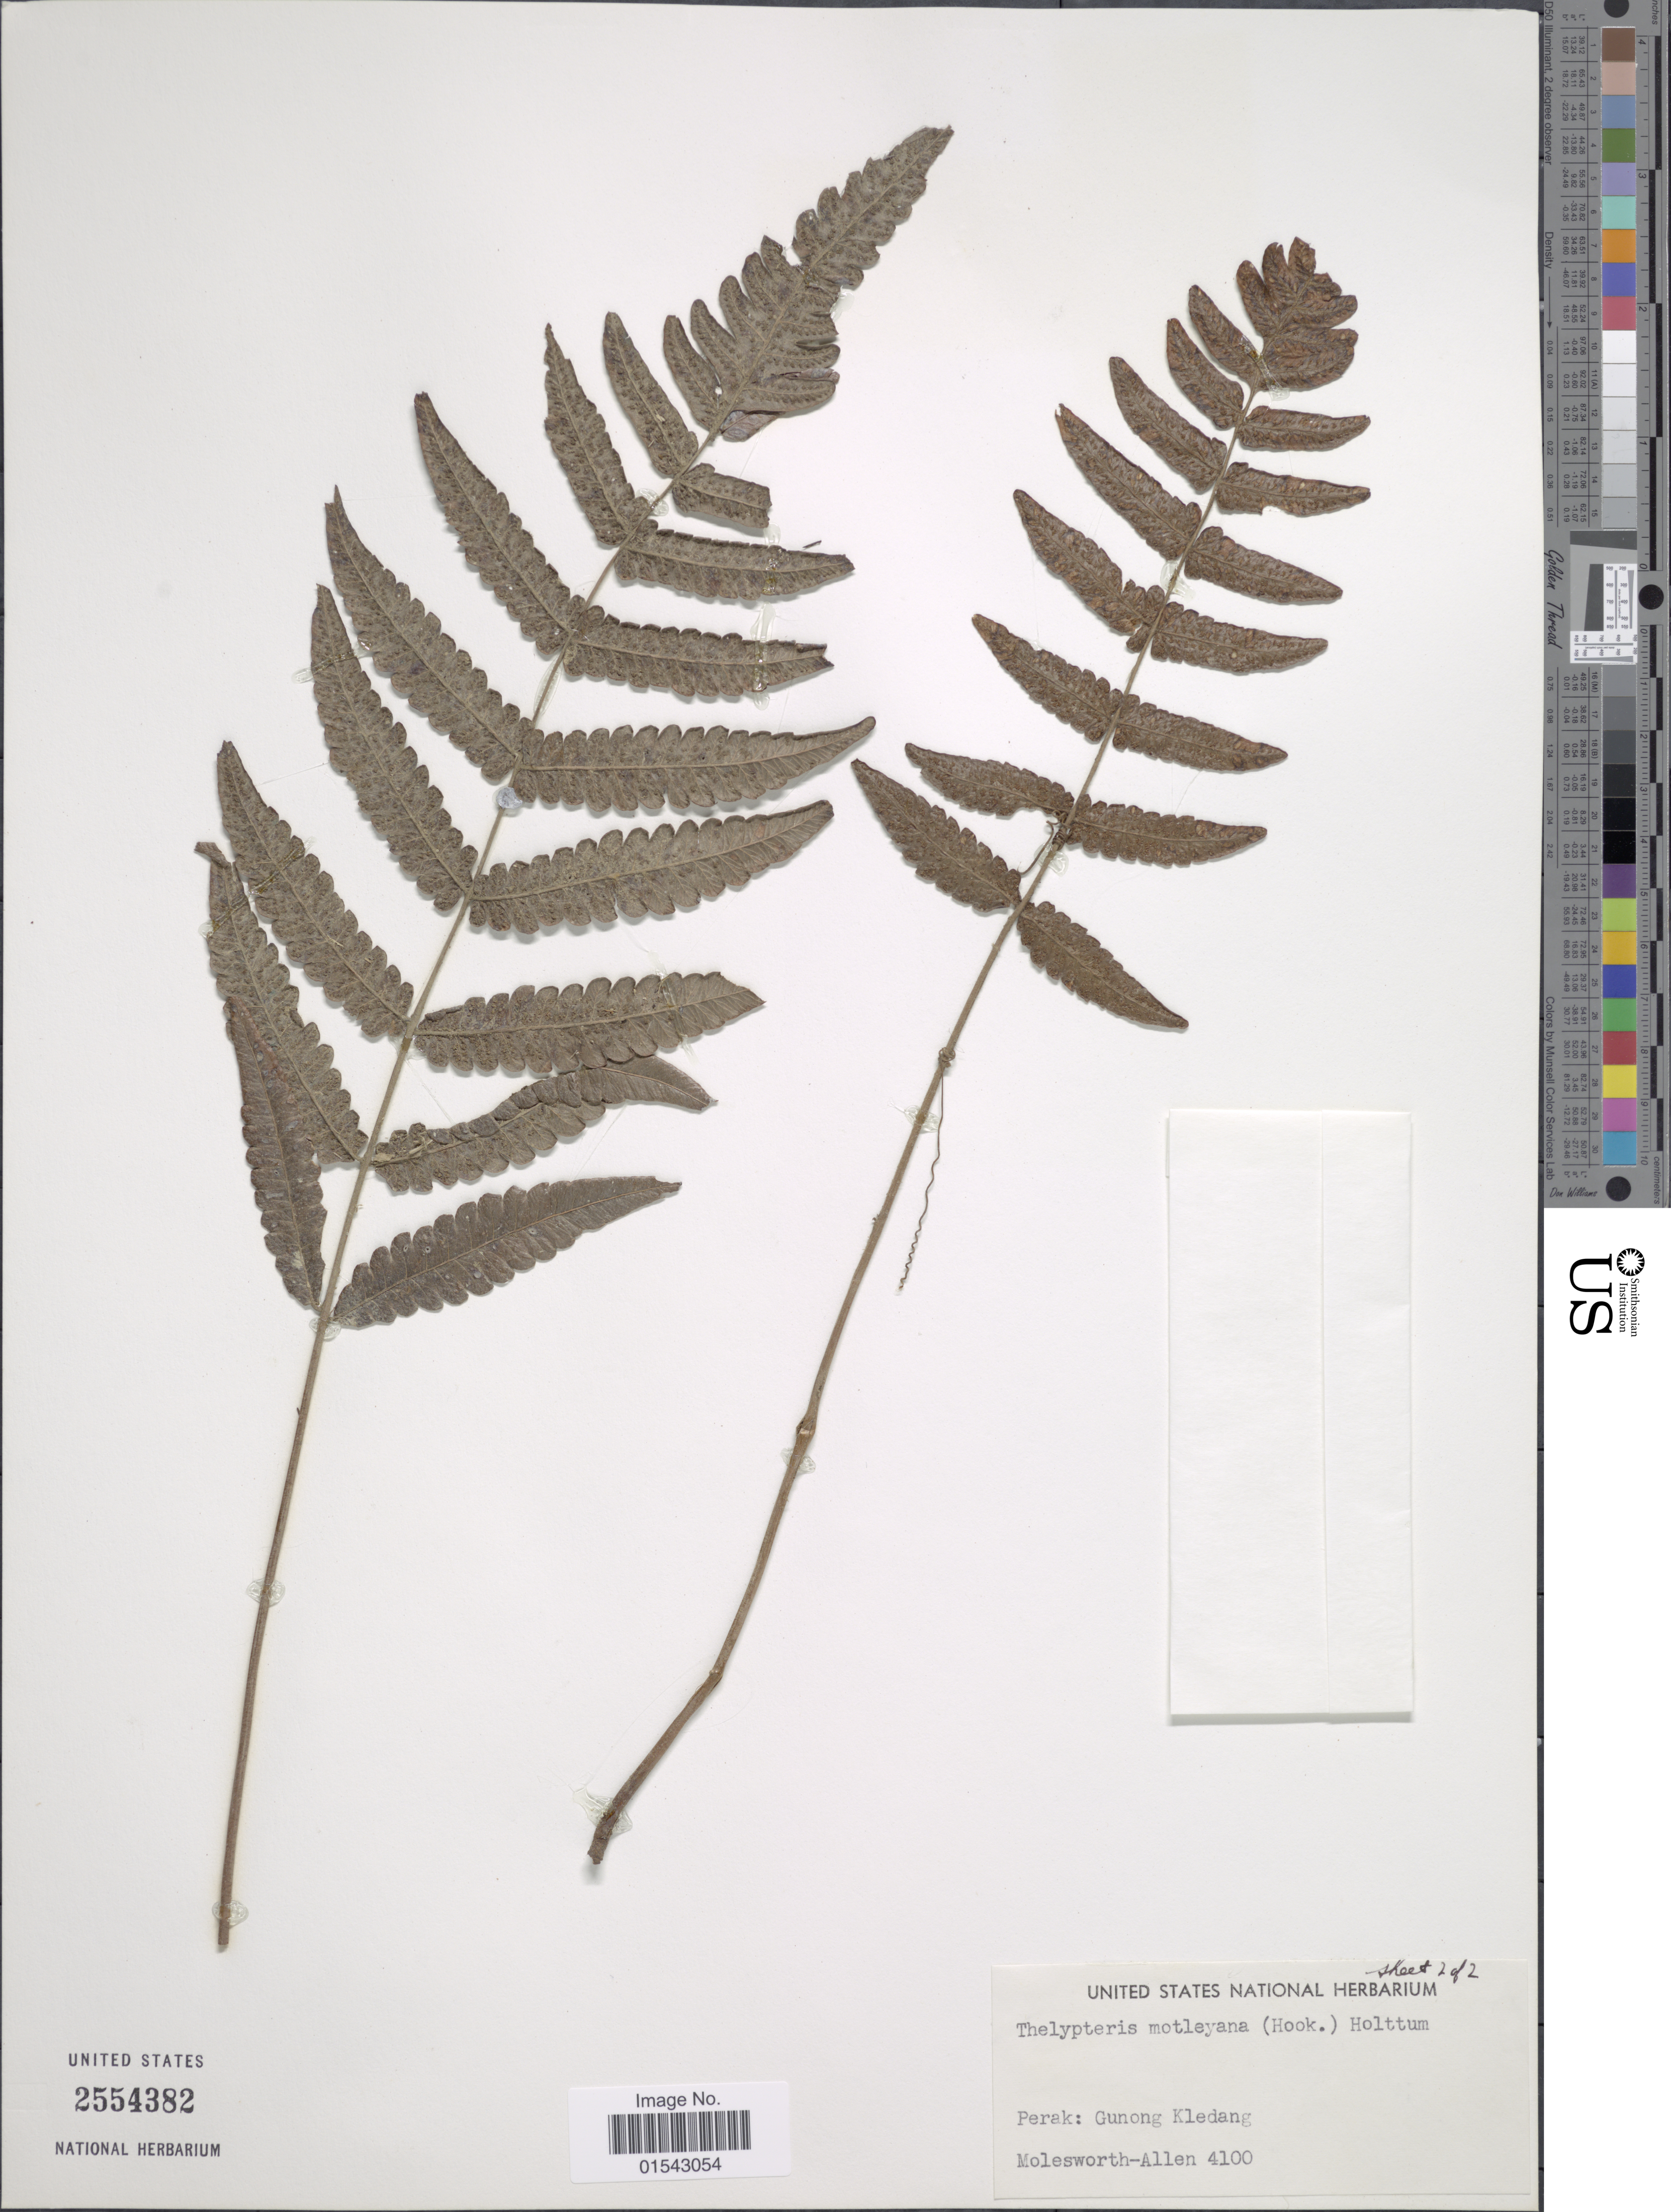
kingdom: Plantae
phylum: Tracheophyta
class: Polypodiopsida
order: Polypodiales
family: Thelypteridaceae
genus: Mesophlebion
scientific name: Mesophlebion motleyanum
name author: (Hook. ex Hook.) Holttum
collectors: B. E. G. Molesworth-Allen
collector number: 4100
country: Malaysia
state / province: Perak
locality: Perak: Gunong Kledang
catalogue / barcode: US 2554382